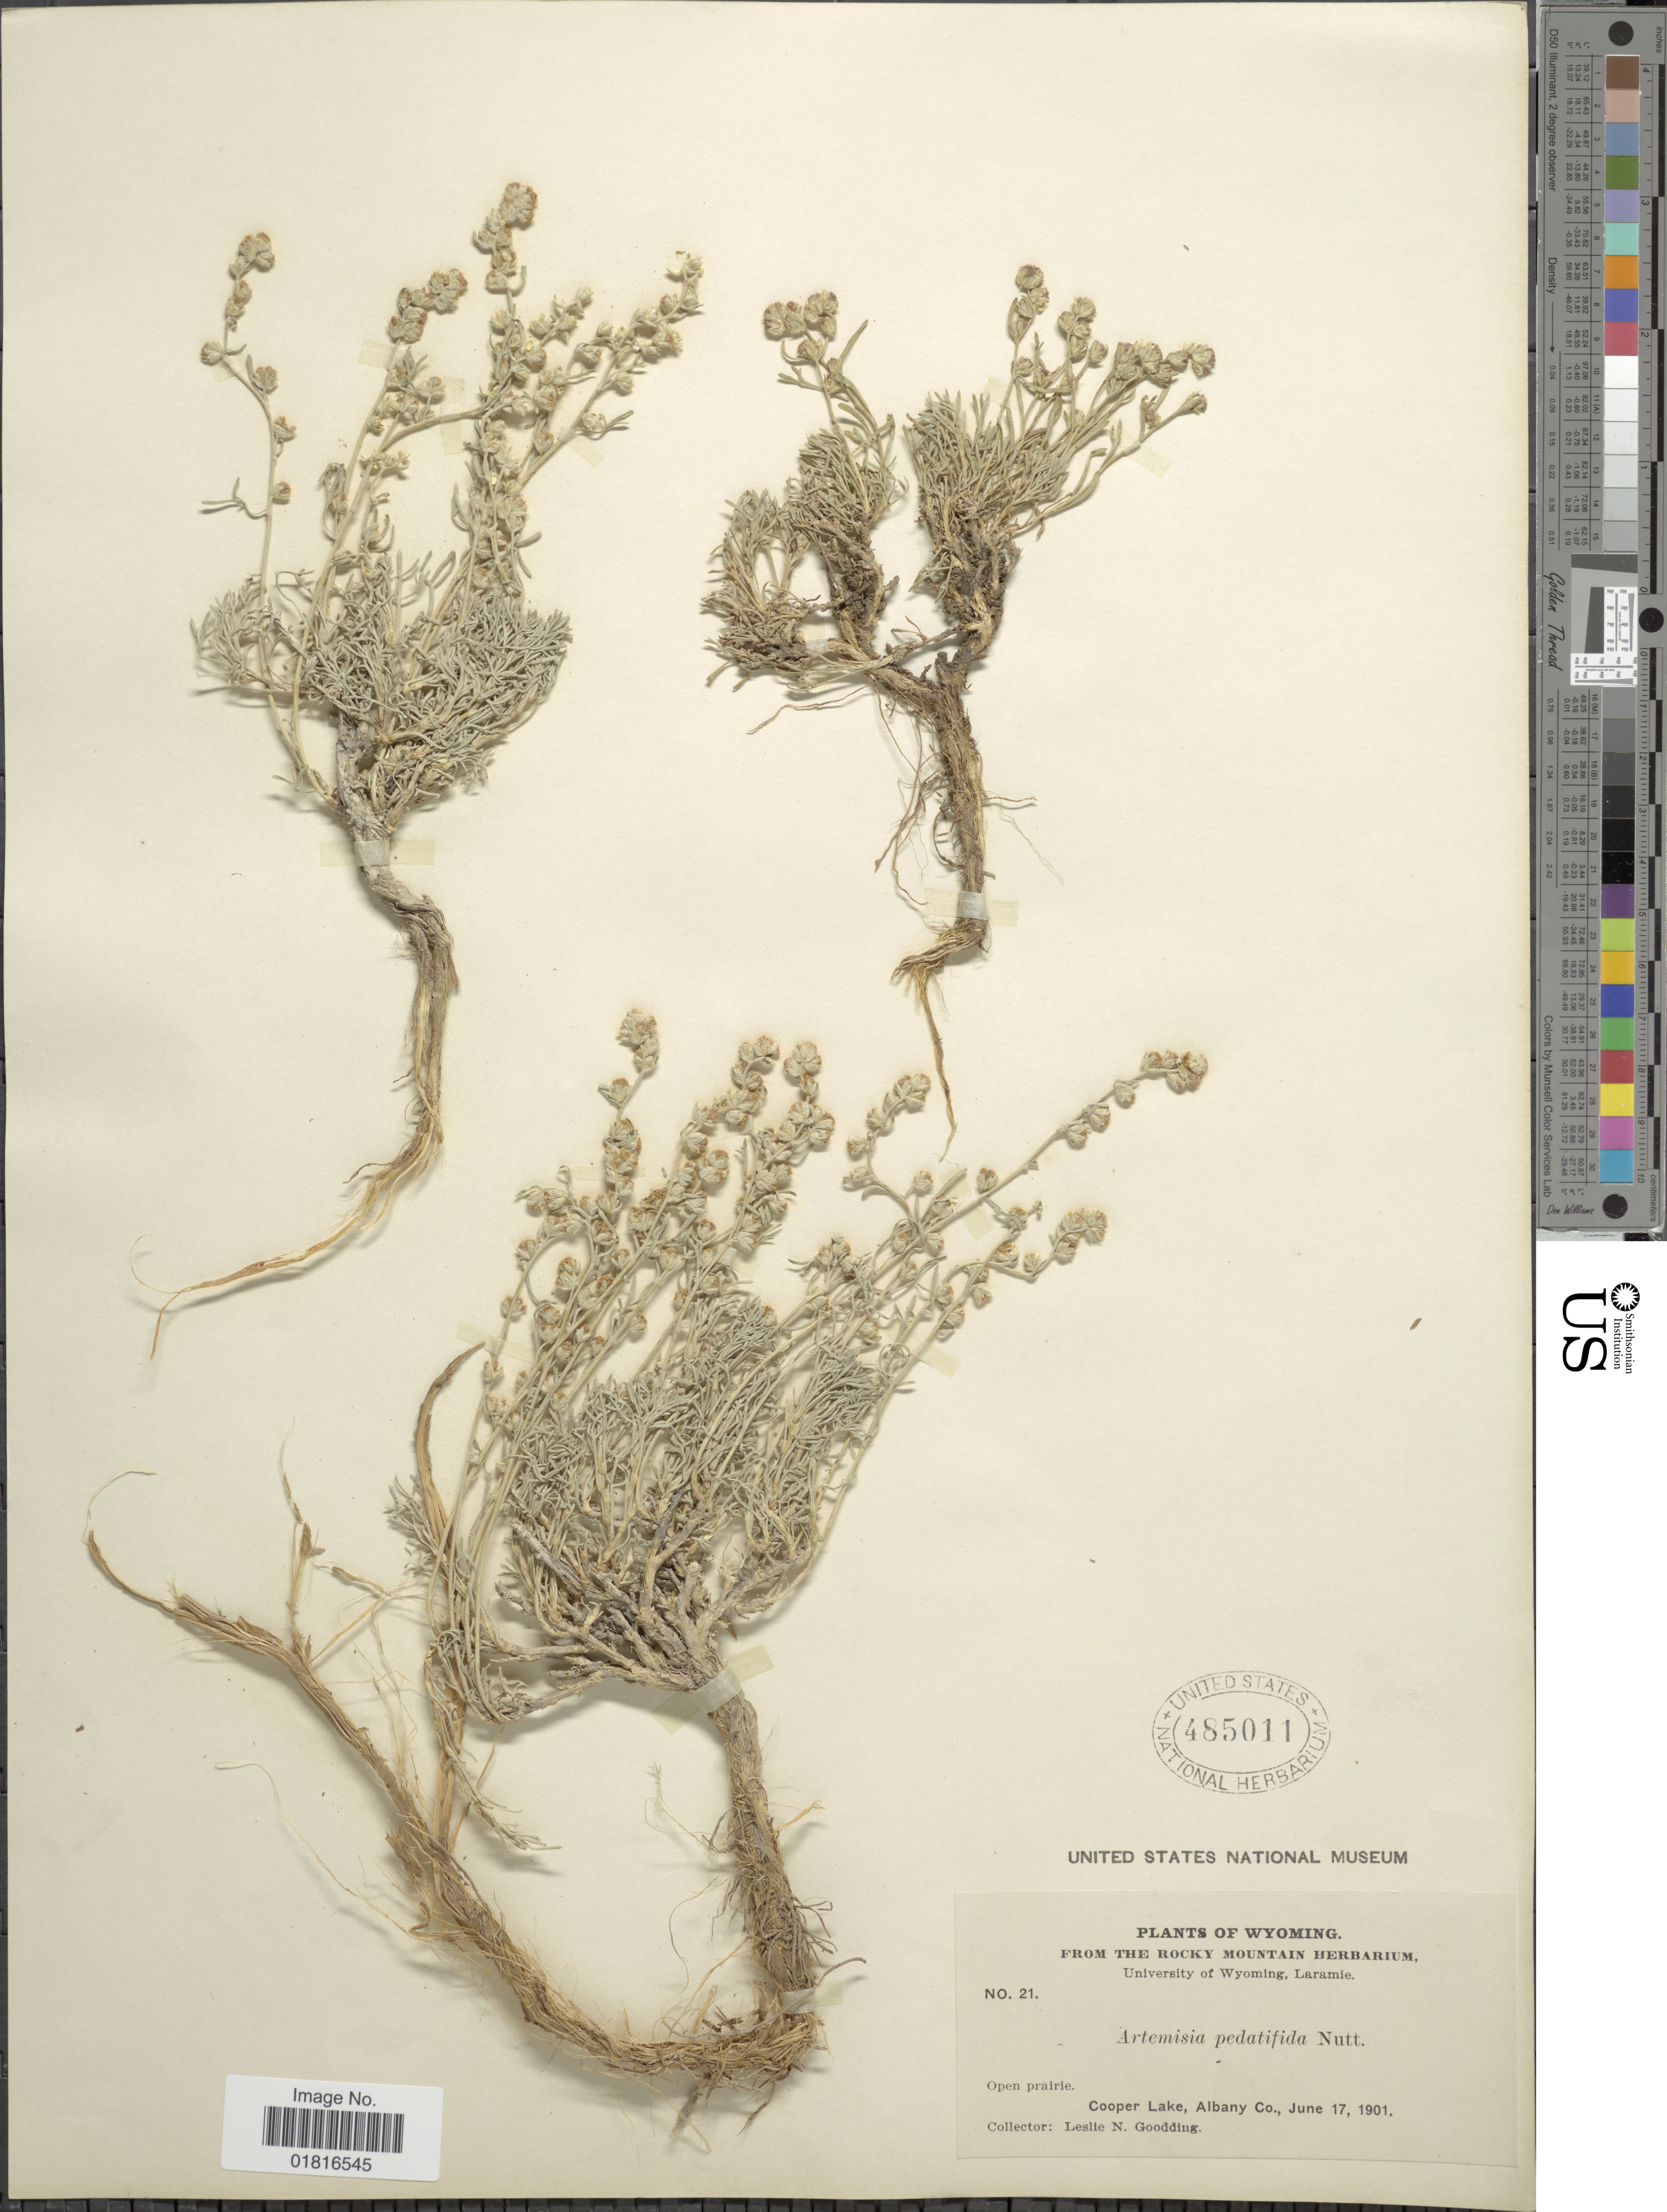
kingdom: Plantae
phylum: Tracheophyta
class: Magnoliopsida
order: Asterales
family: Asteraceae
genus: Artemisia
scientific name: Artemisia pedatifida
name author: Nutt.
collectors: L. N. Goodding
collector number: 21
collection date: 1901-06-17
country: United States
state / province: Wyoming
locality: Open prairie, Cooper Lake, Albany Co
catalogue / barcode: US 485011